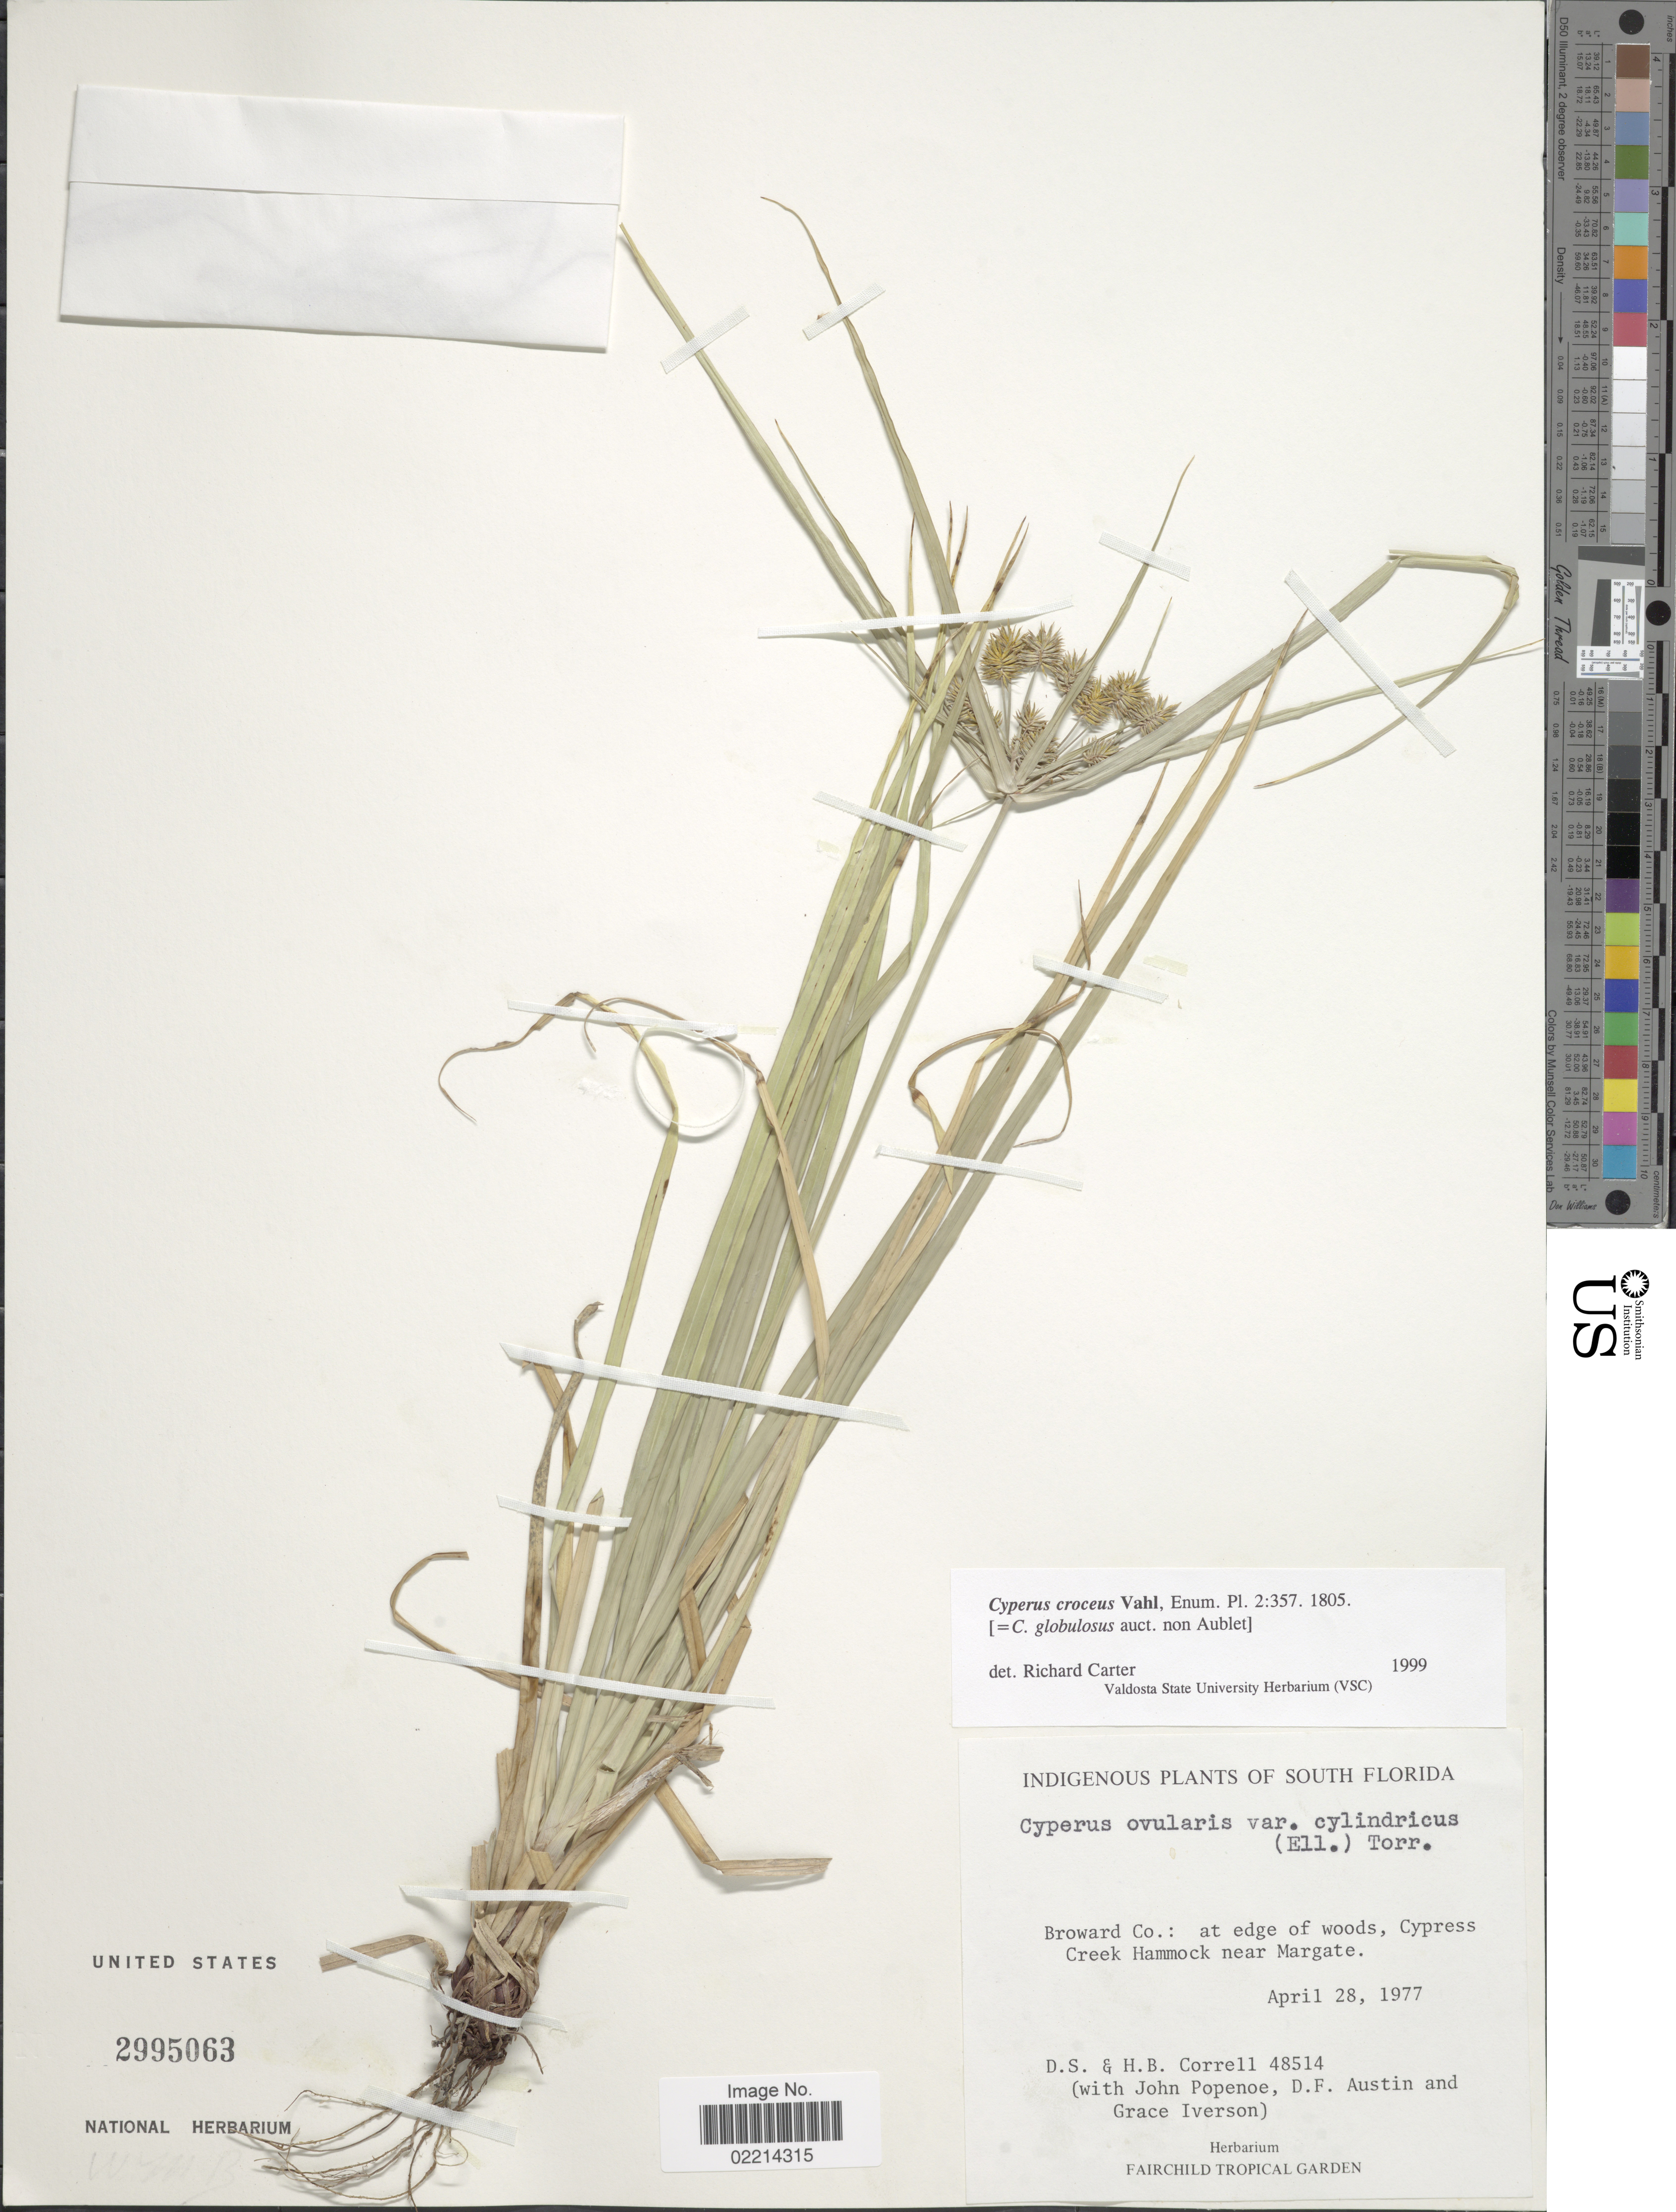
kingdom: Plantae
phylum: Tracheophyta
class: Liliopsida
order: Poales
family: Cyperaceae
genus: Cyperus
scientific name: Cyperus croceus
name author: Vahl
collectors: D. S. Correll, H. Correll, J. Popenoe, D. Austin & G. Iverson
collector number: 48514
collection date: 1977-04-28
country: United States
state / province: Florida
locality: Indegenous of South Florida, Broward Co: at edge of woods, Cypress Creek Hammock near Margate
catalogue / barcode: US 2995063